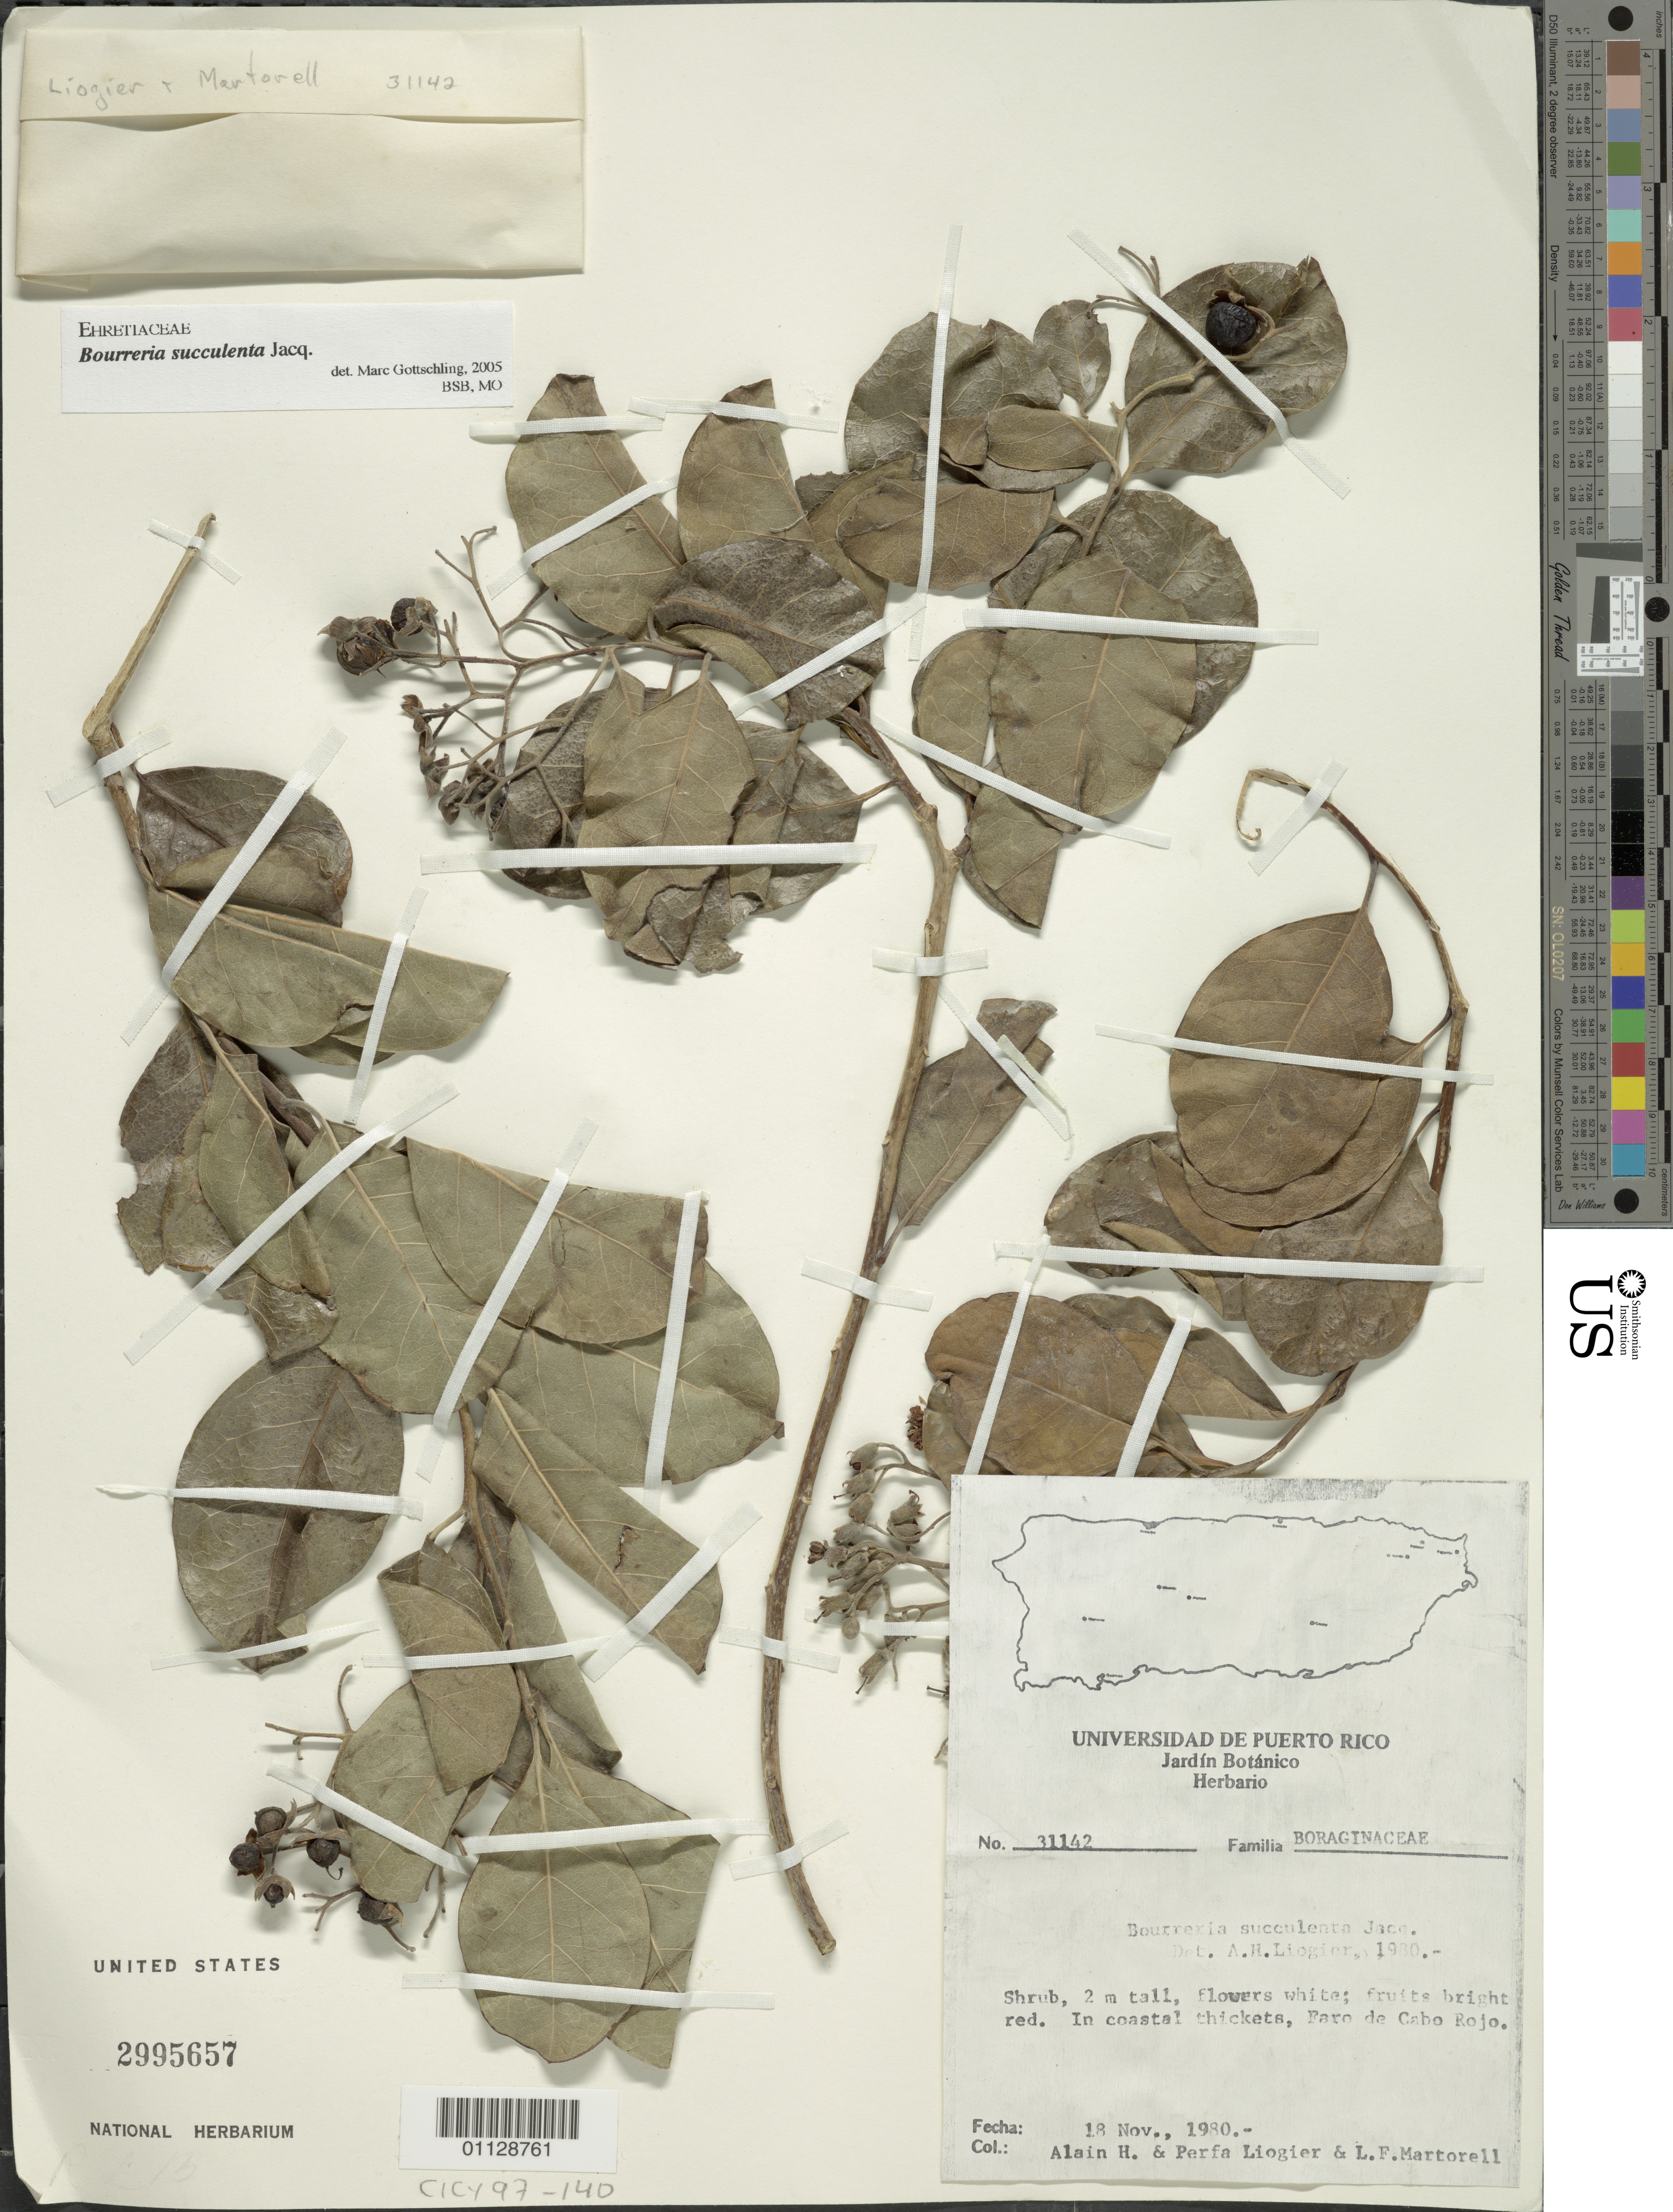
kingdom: Plantae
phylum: Tracheophyta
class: Magnoliopsida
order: Boraginales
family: Ehretiaceae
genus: Bourreria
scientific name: Bourreria succulenta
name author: Jacq.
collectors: A. H. Liogier & L. Martorell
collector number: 31142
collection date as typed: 18 Nov 1980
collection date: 1980-11-18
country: Puerto Rico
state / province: Cabo Rojo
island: Puerto Rico I.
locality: In coastal thicket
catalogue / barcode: US 2995657